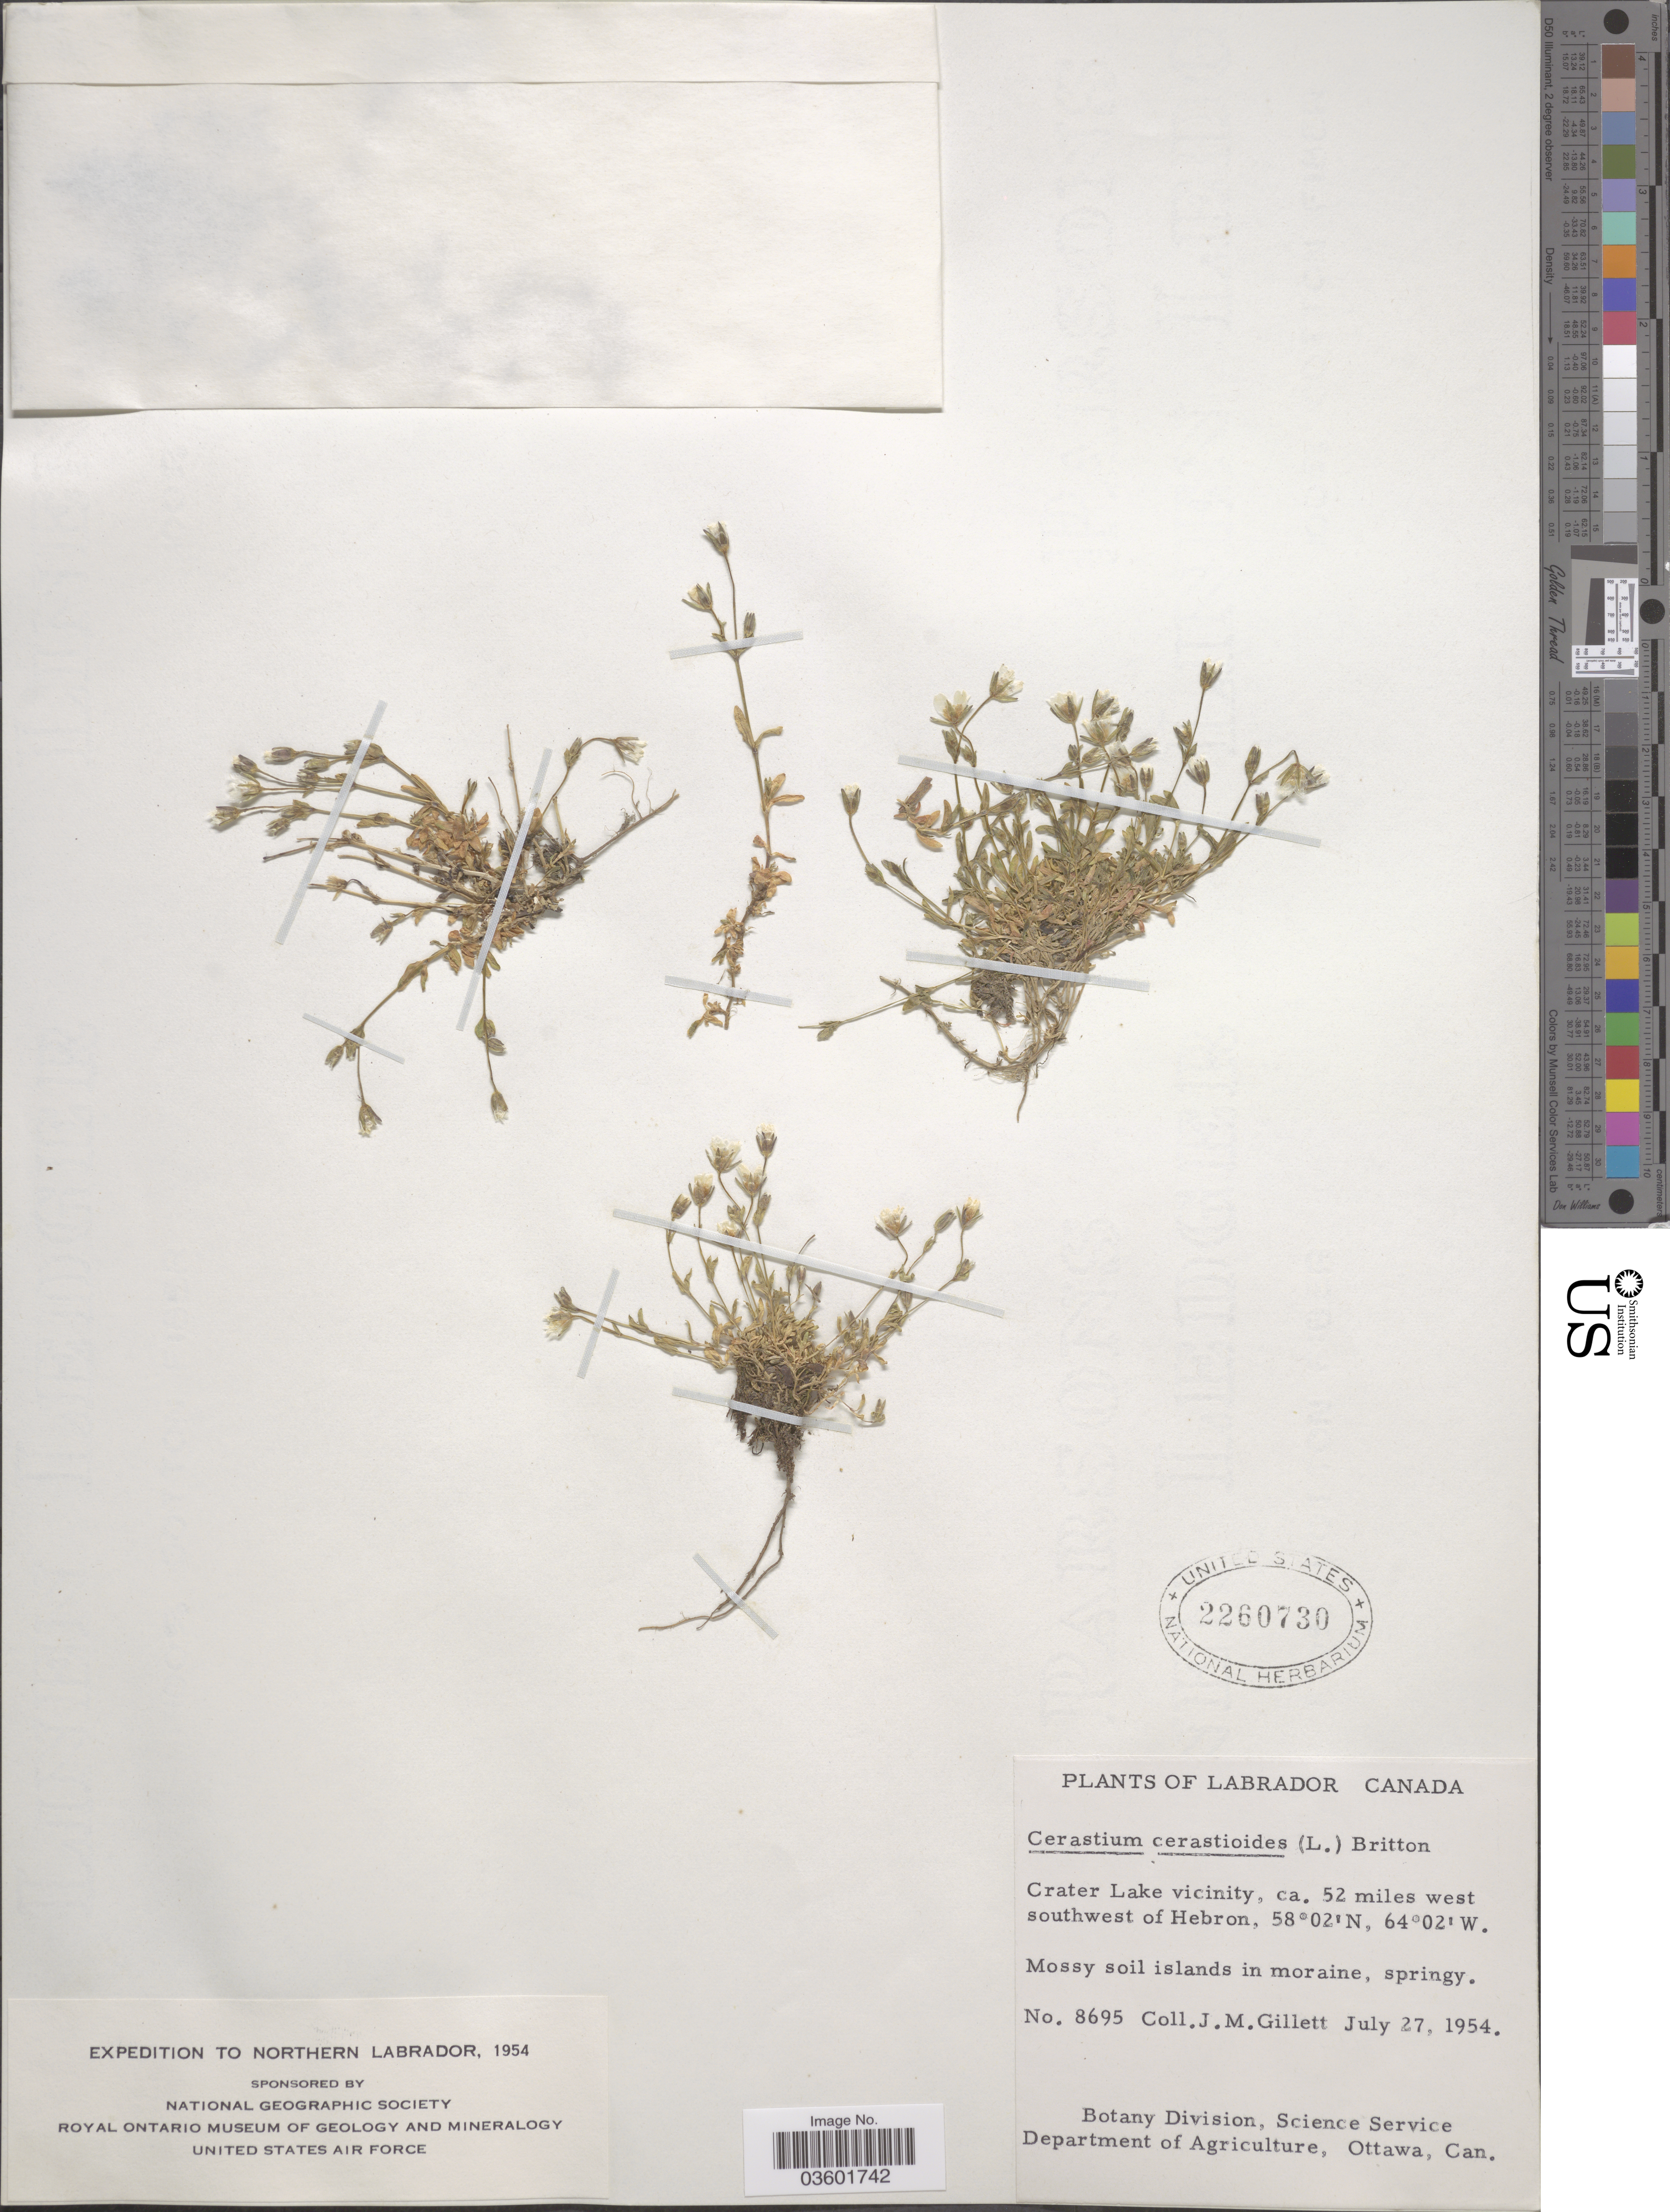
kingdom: Plantae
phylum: Tracheophyta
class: Magnoliopsida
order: Caryophyllales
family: Caryophyllaceae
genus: Cerastium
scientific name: Cerastium cerastoides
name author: (L.) Britton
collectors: J. M. Gillett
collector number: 8695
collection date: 1954-07-27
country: Canada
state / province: Newfoundland and Labrador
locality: Labrador. Crater Lake vicinity, ca. 52 miles west southwest of Hebron.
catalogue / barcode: US 2260730